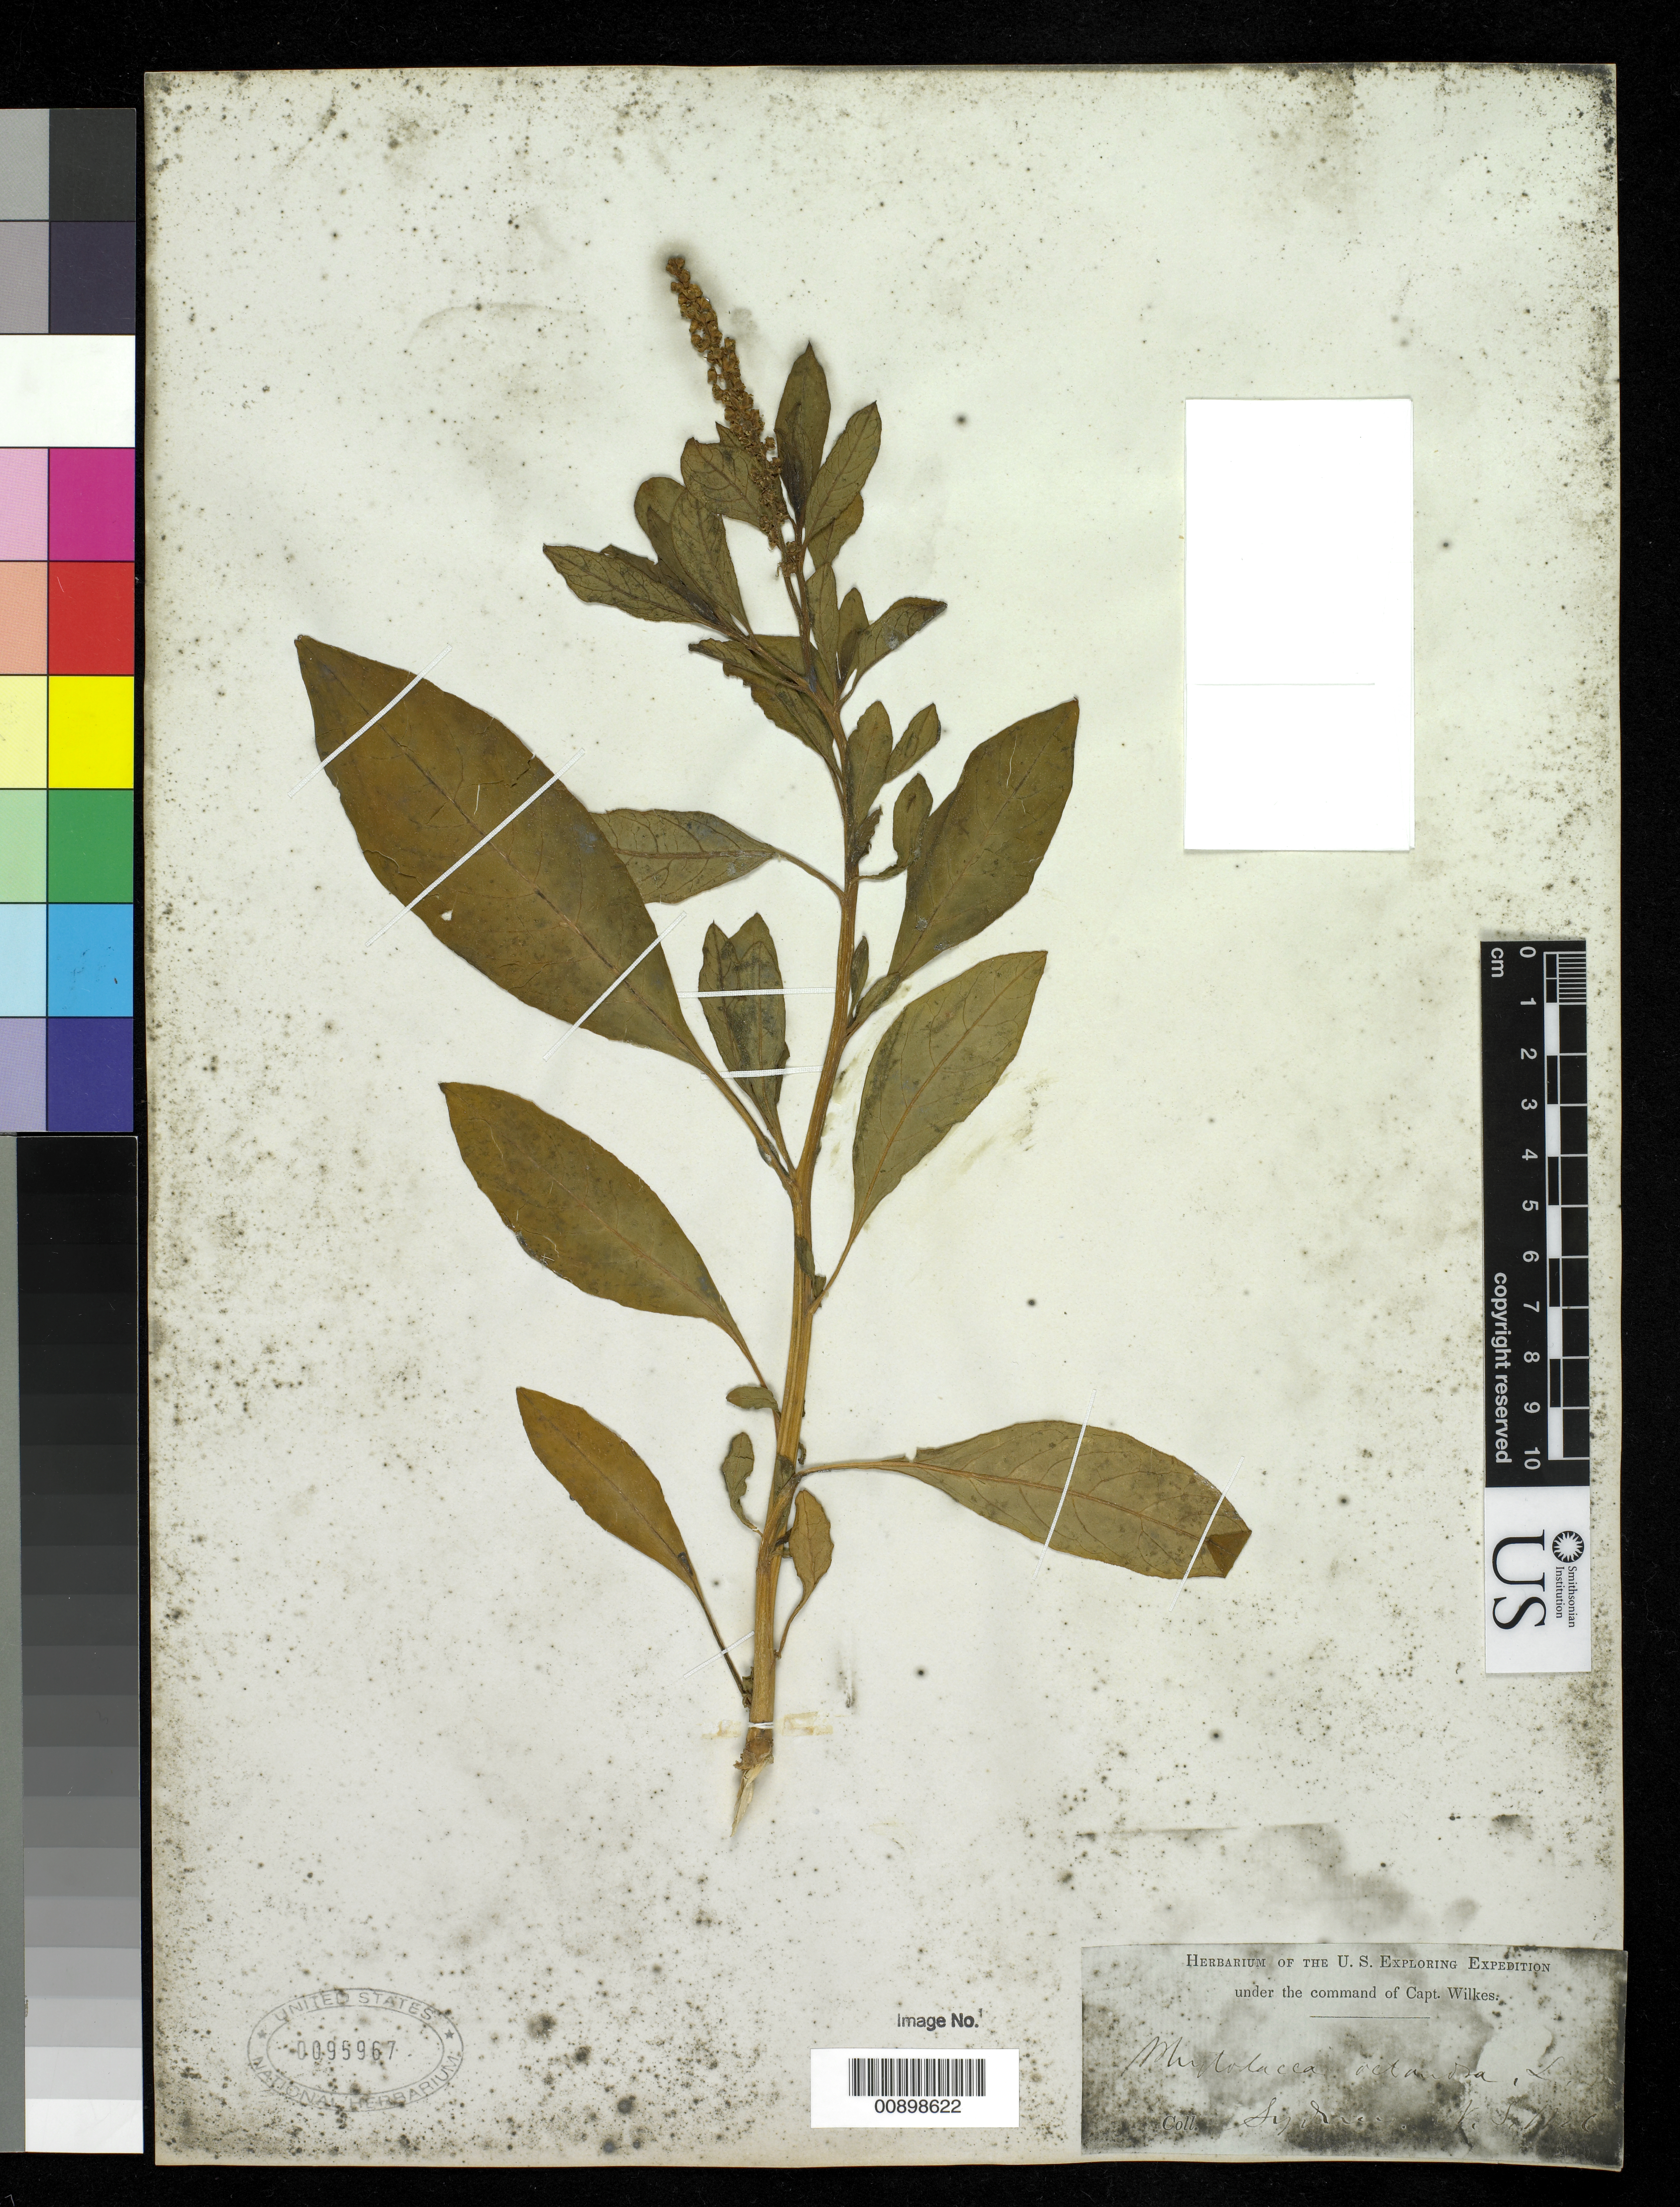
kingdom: Plantae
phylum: Tracheophyta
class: Magnoliopsida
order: Caryophyllales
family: Phytolaccaceae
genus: Phytolacca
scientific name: Phytolacca octandra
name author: L.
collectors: Wilkes Explor. Exped.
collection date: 1838/1842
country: Australia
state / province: New South Wales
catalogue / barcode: US 95967